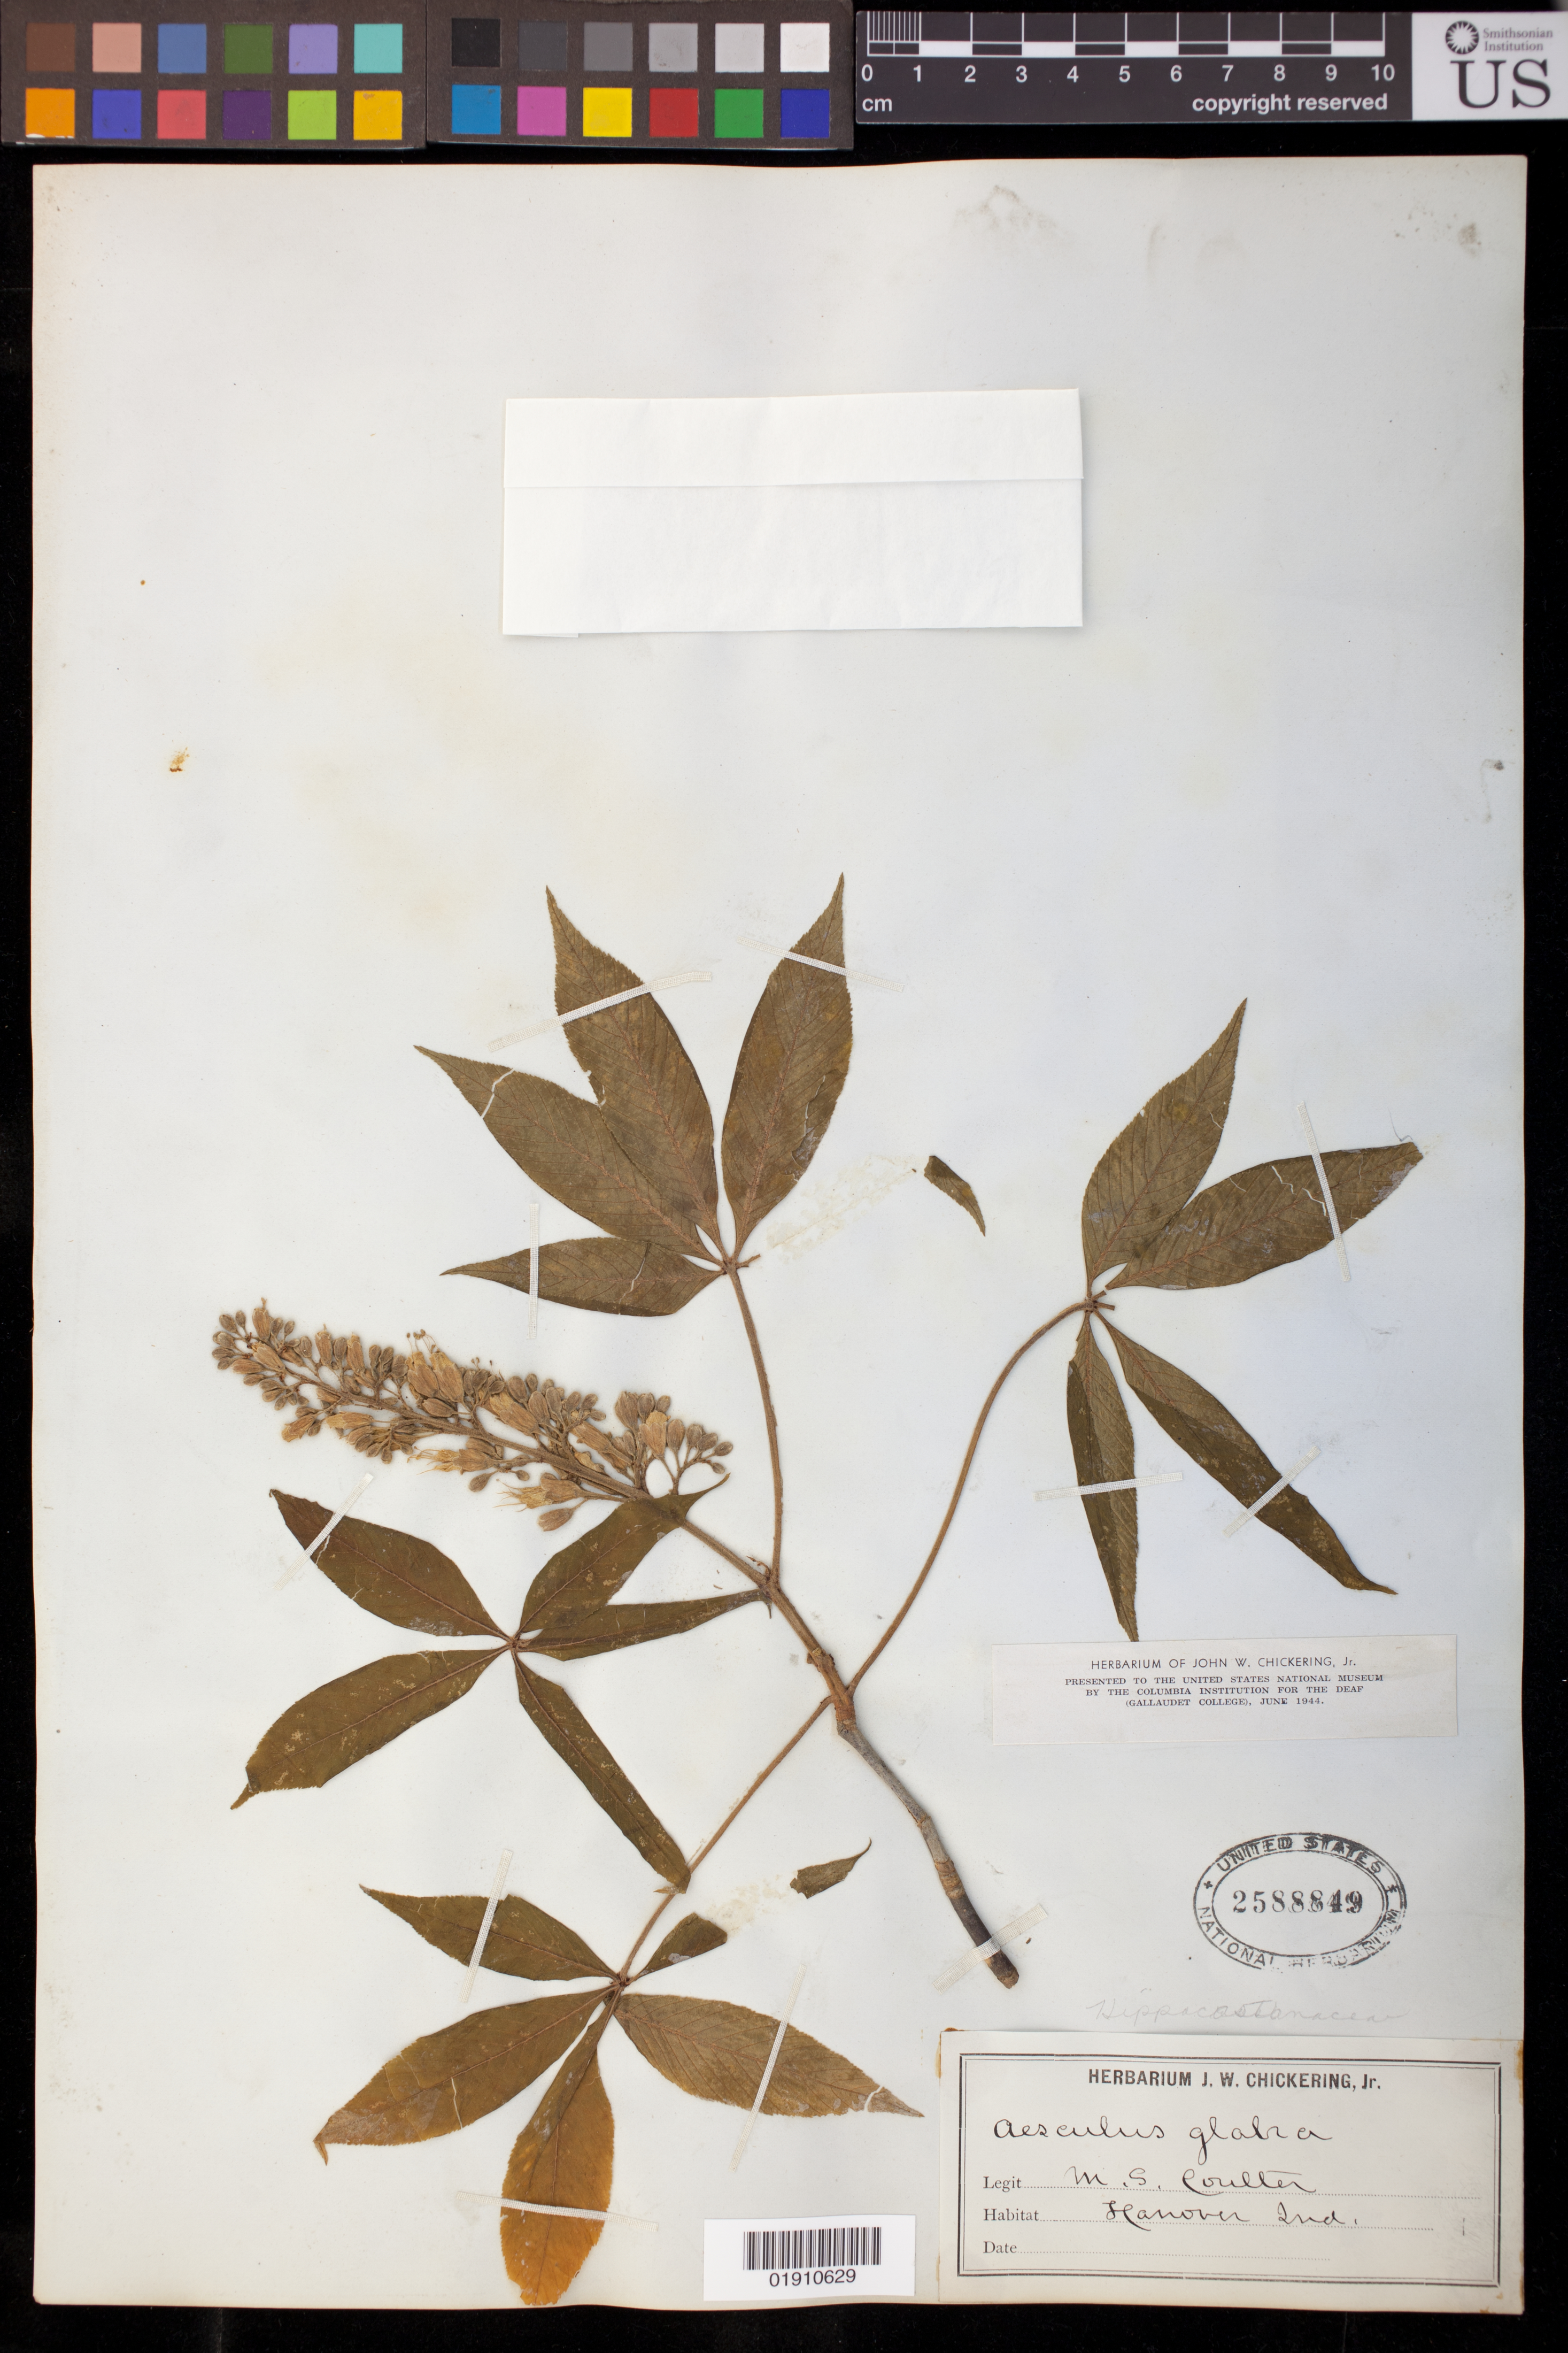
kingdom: Plantae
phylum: Tracheophyta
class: Magnoliopsida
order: Sapindales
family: Sapindaceae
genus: Aesculus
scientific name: Aesculus glabra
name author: Willd.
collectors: M. Coulter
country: United States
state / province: Indiana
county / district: Jefferson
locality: Hanover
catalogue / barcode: US 2588849